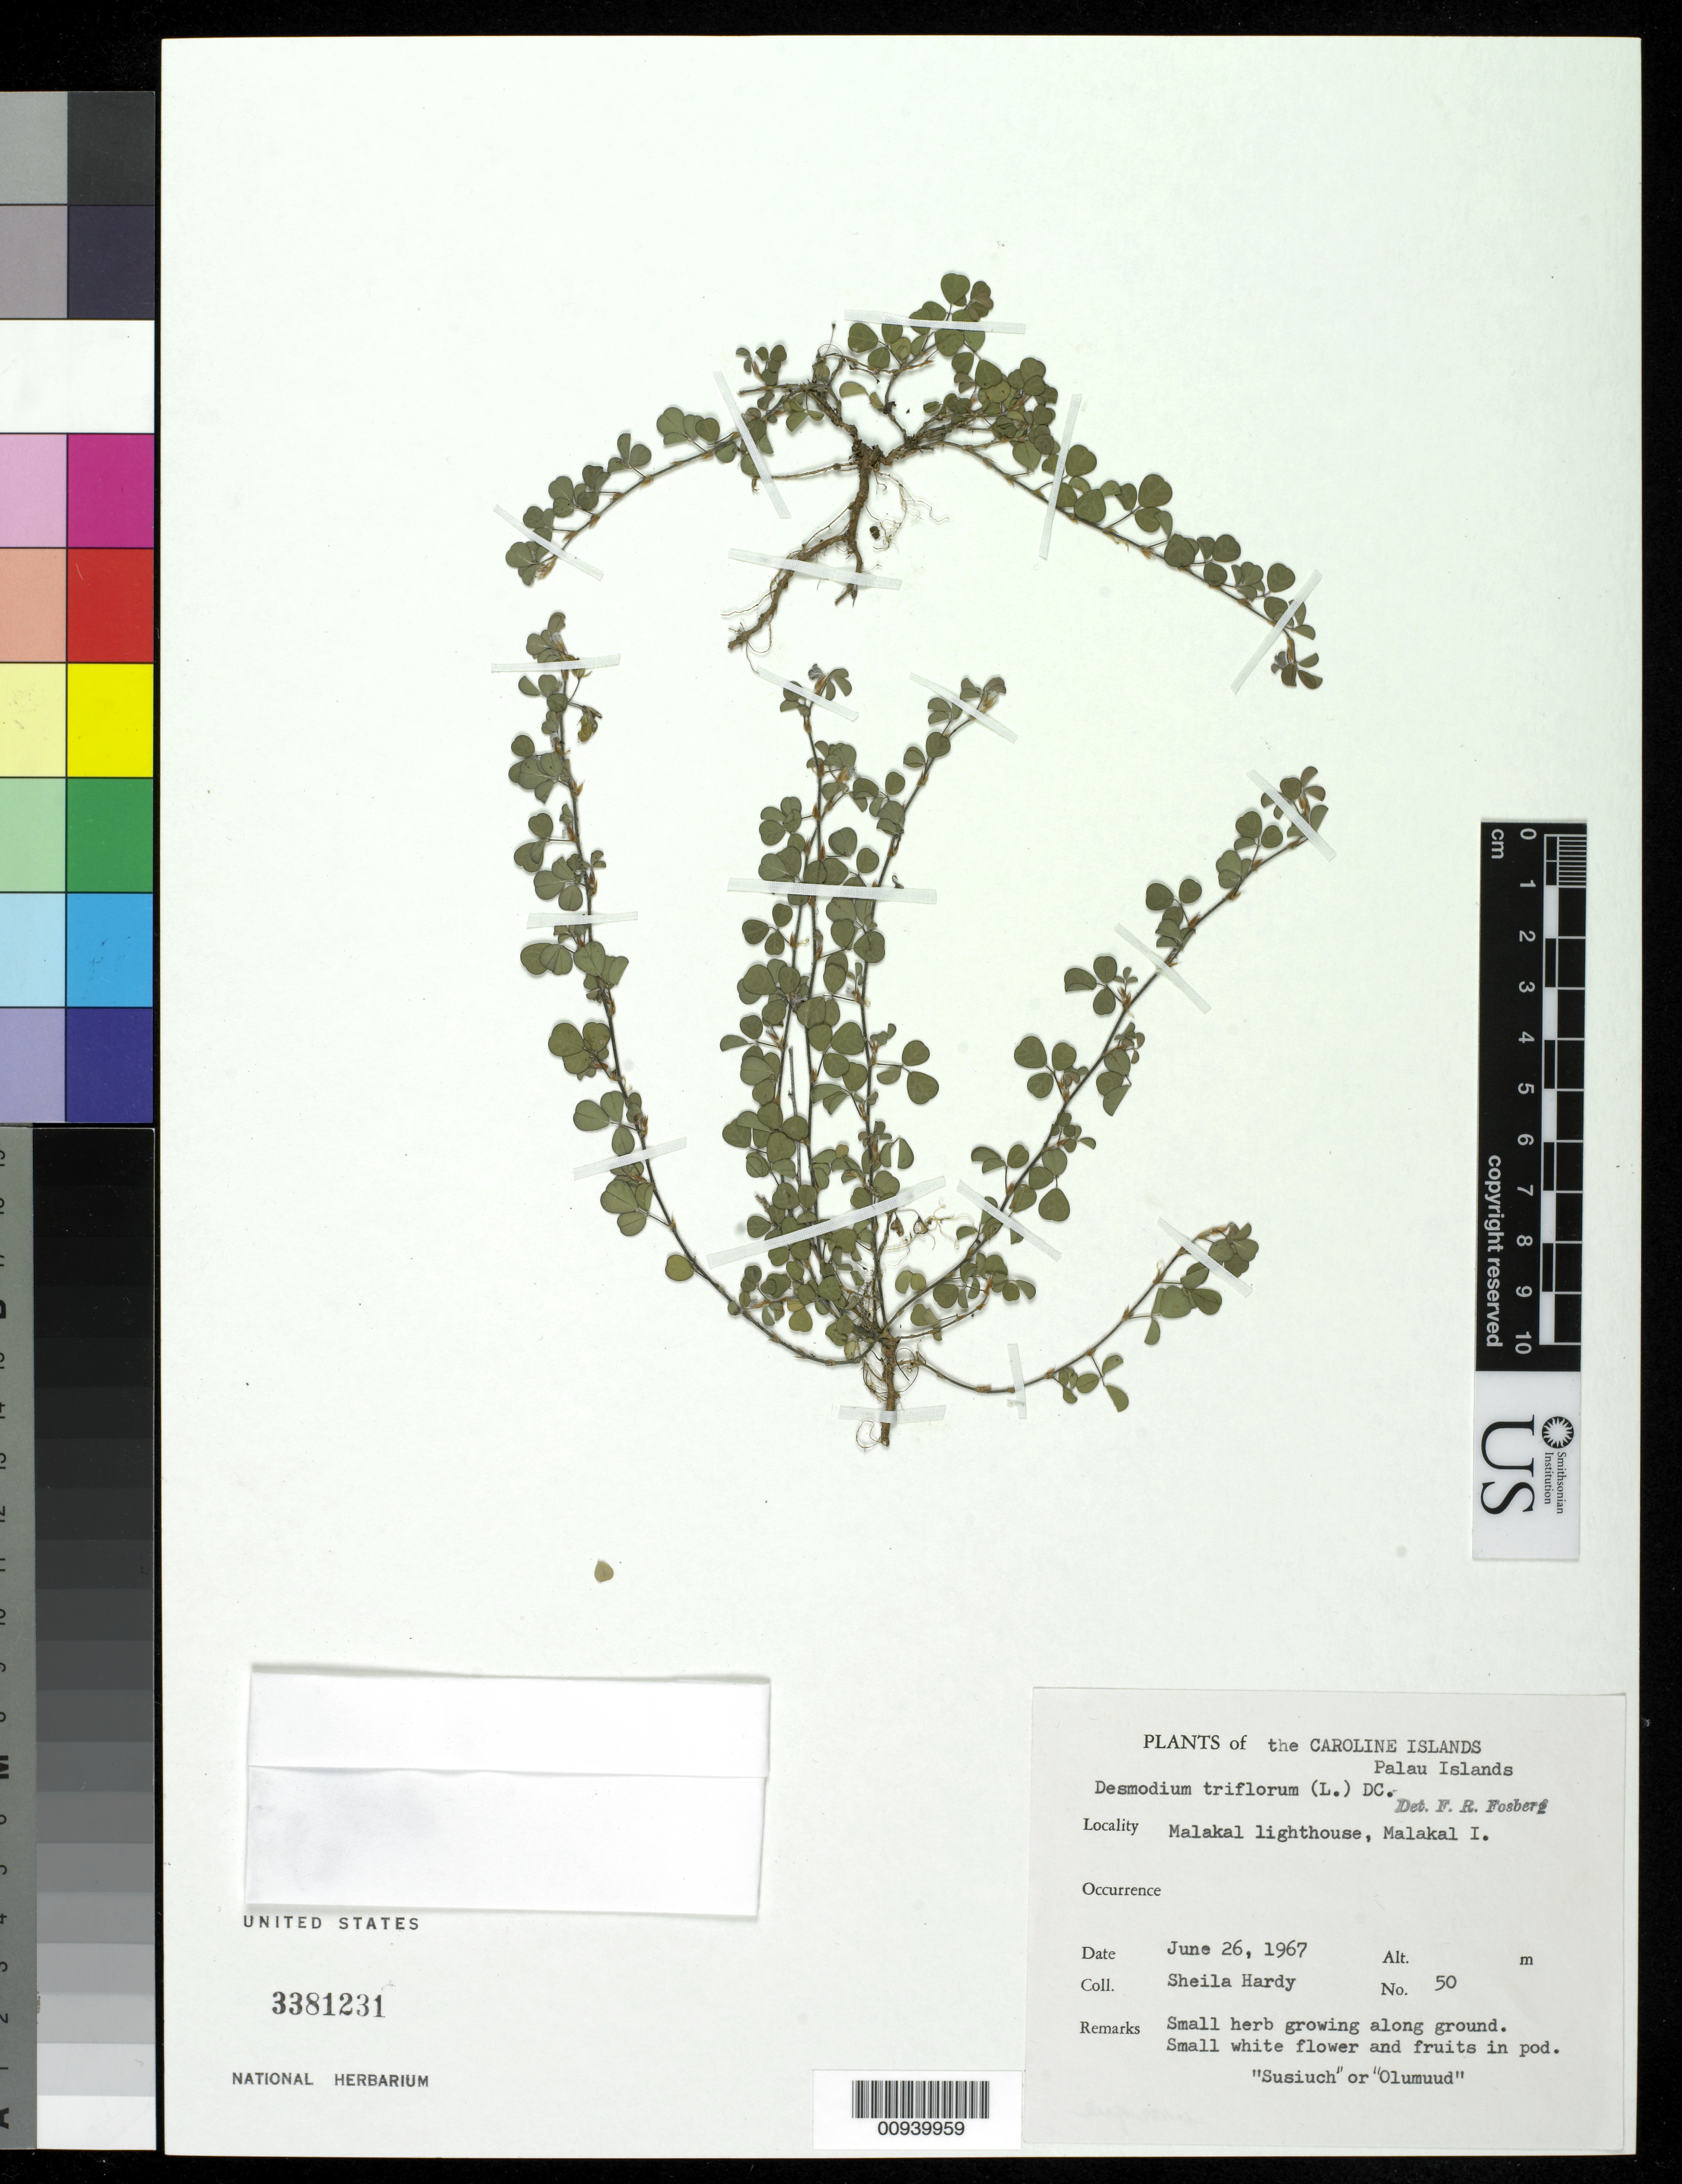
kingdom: Plantae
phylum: Tracheophyta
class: Magnoliopsida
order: Fabales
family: Fabaceae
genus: Grona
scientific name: Grona triflora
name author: (L.) H. Ohashi & K. Ohashi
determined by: Strong, Mark T., (BOT), Smithsonian Institution - National Museum of Natural History (UNITED STATES)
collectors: S. Hardy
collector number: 50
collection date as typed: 26 Jun 1967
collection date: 1967-06-26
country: Palau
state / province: Koror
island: Ngemelachel [Malakal]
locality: Malakal light house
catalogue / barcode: US 3381231